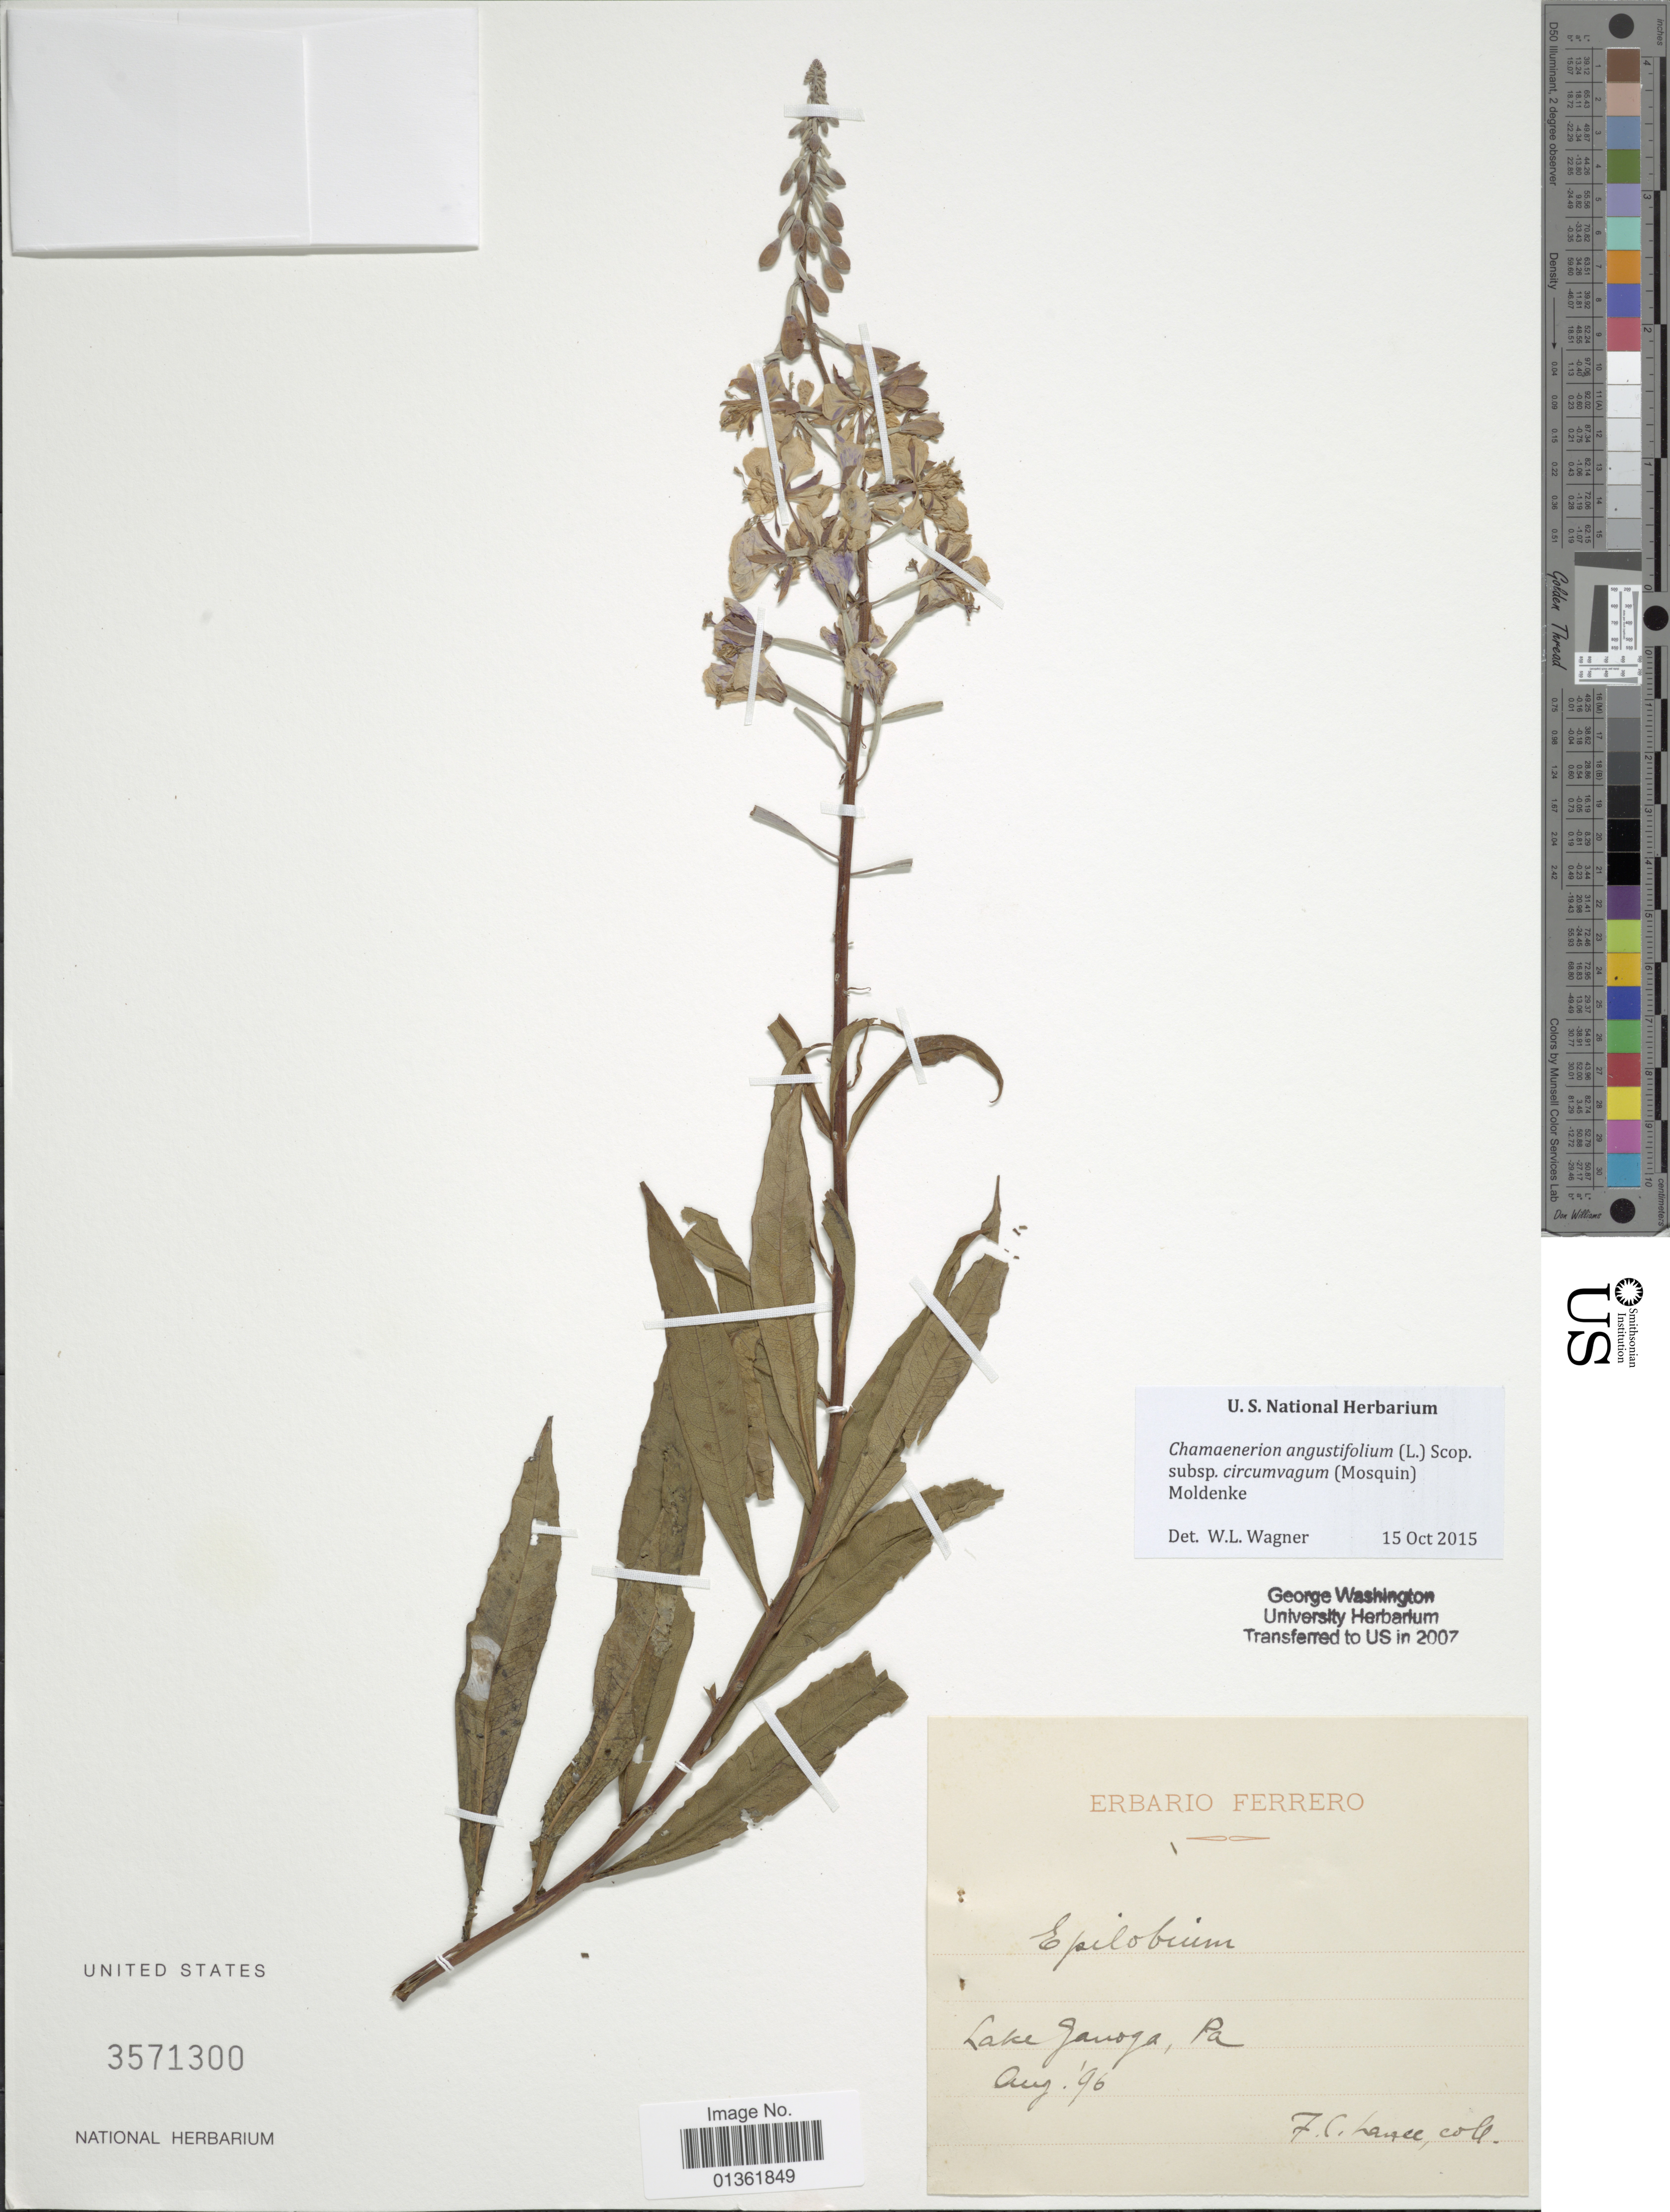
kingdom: Plantae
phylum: Tracheophyta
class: Magnoliopsida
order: Myrtales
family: Onagraceae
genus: Chamaenerion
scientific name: Chamaenerion angustifolium subsp. circumvagum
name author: (Mosquin) Moldenke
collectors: F. Lansee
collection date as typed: Transcribed d/m/y: /8/96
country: United States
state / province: Pennsylvania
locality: Lake Ganoga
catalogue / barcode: US 3571300